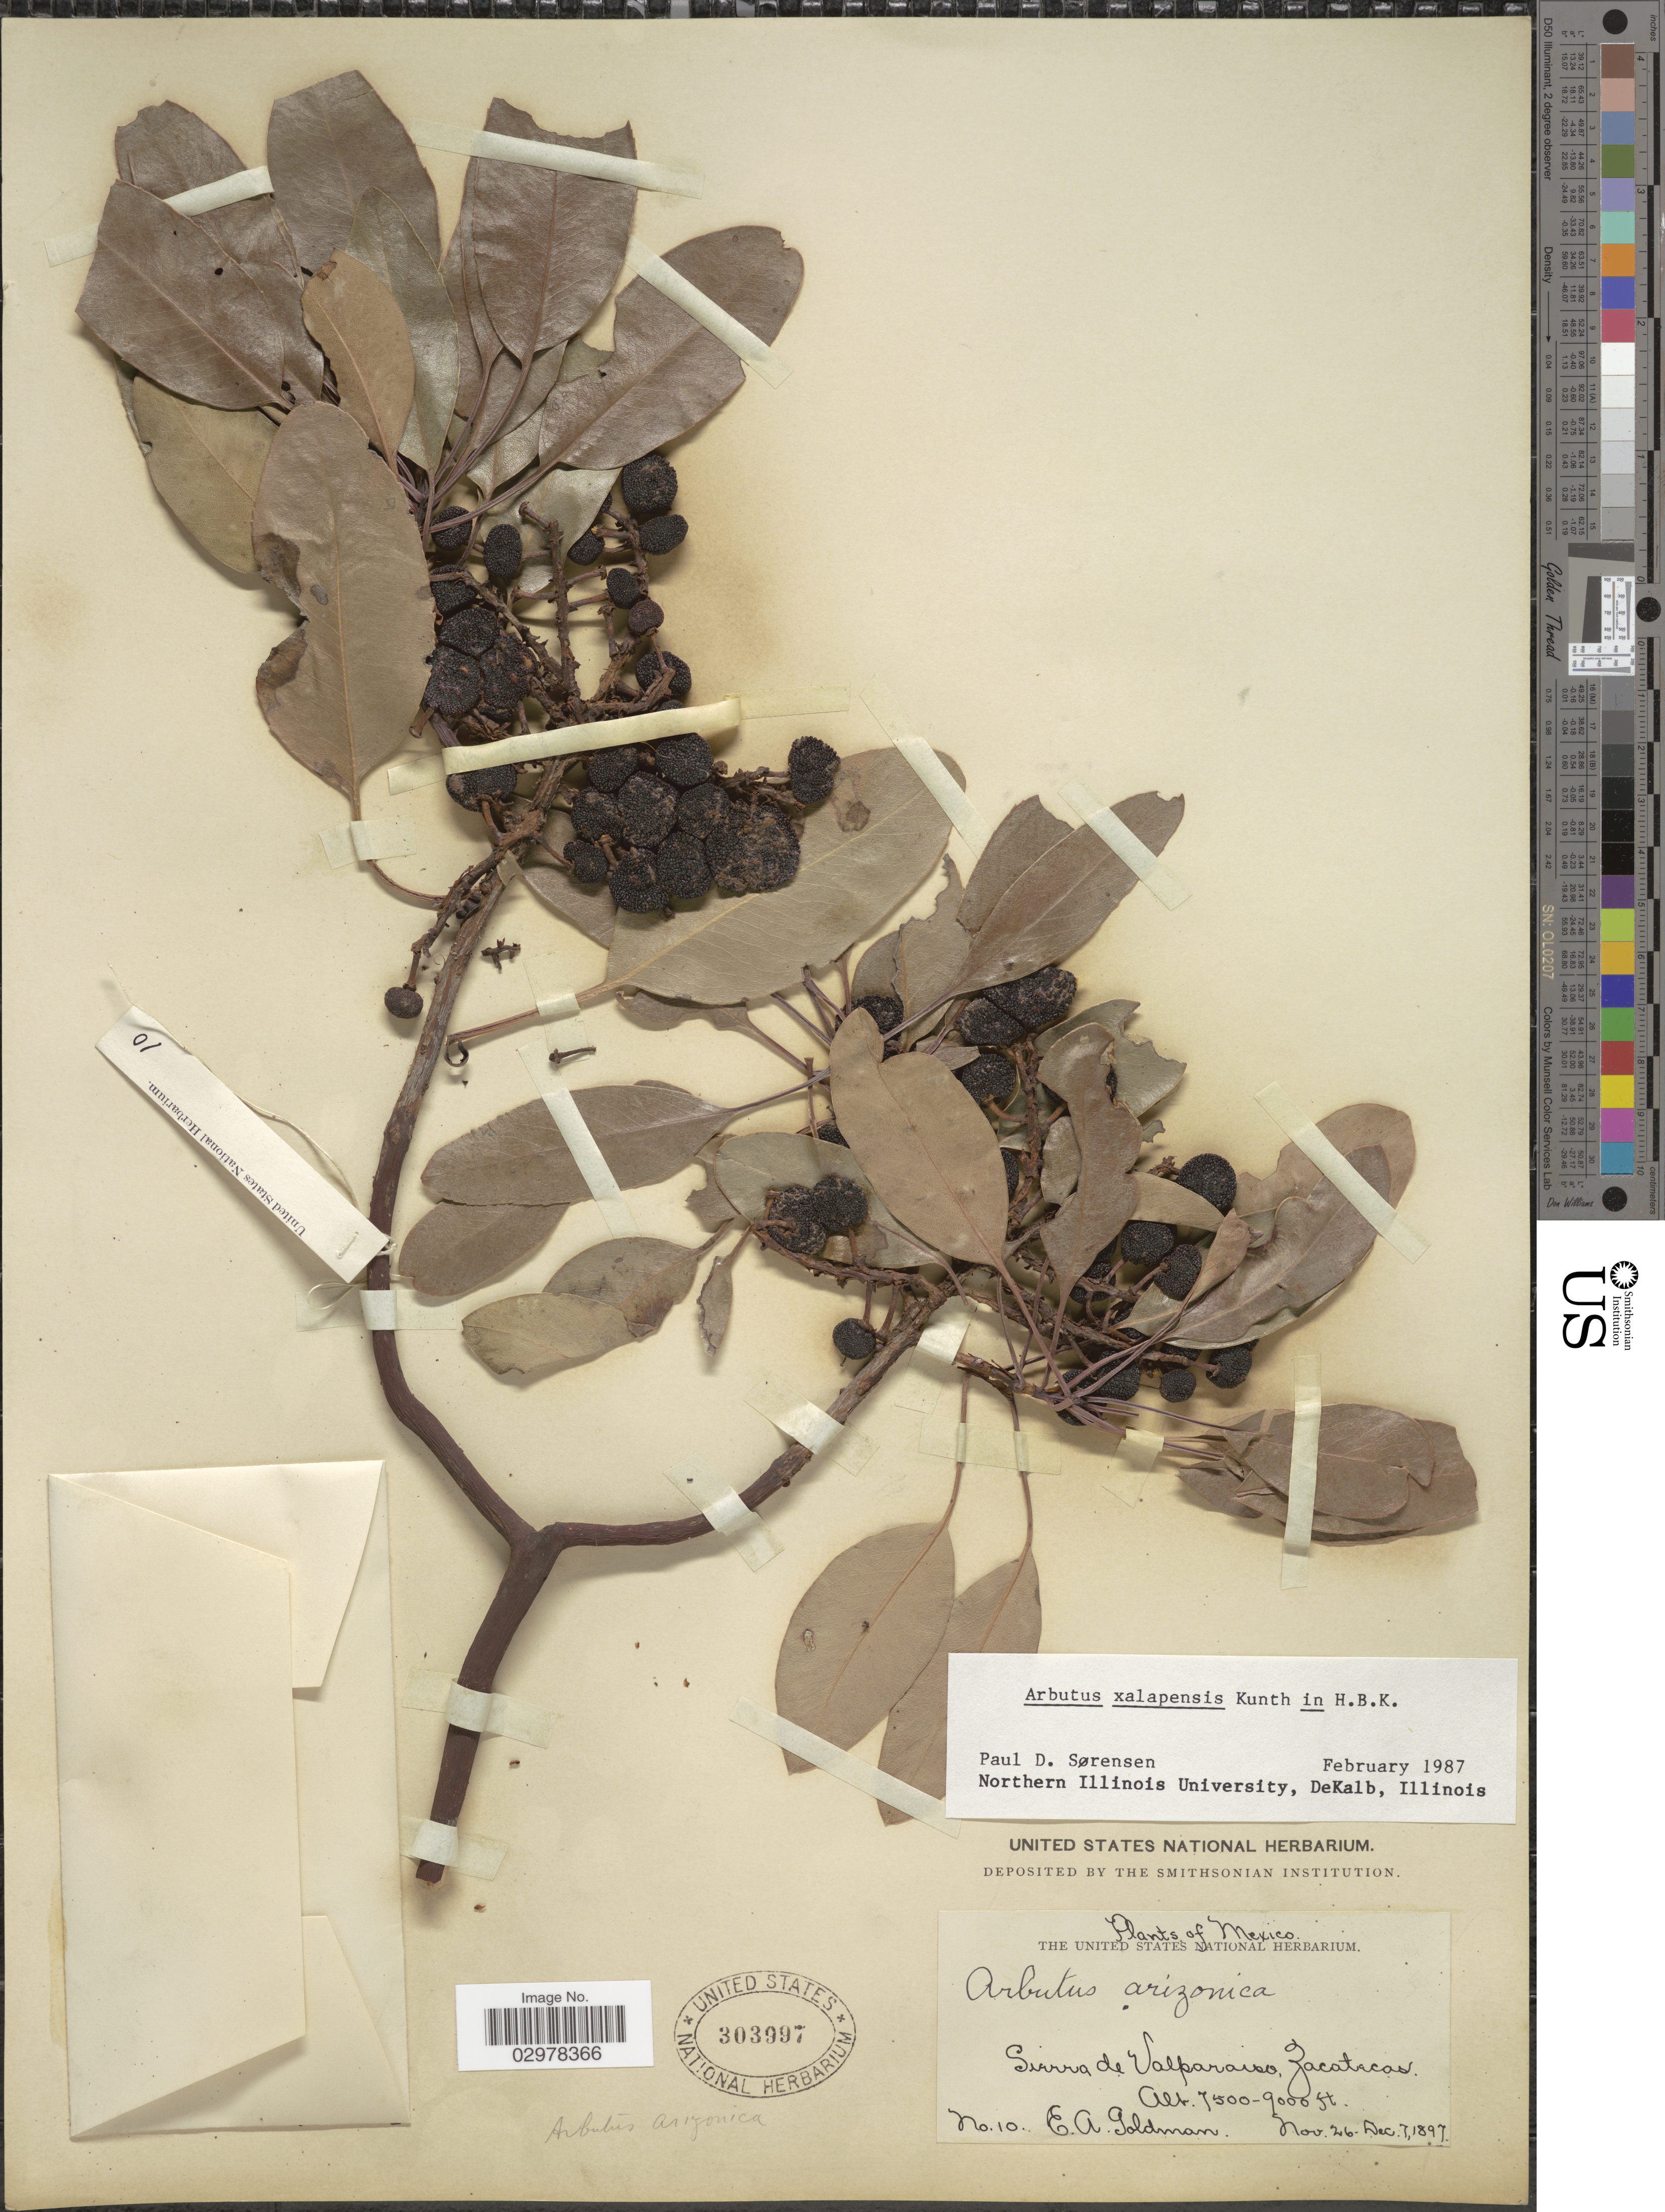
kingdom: Plantae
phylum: Tracheophyta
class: Magnoliopsida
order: Ericales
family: Ericaceae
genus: Arbutus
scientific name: Arbutus xalapensis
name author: Kunth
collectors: E. A. Goldman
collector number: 10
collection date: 1897-11-26/1897-12-07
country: Mexico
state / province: Zacatecas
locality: Sierra de Valparaiso.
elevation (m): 2286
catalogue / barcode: US 303997